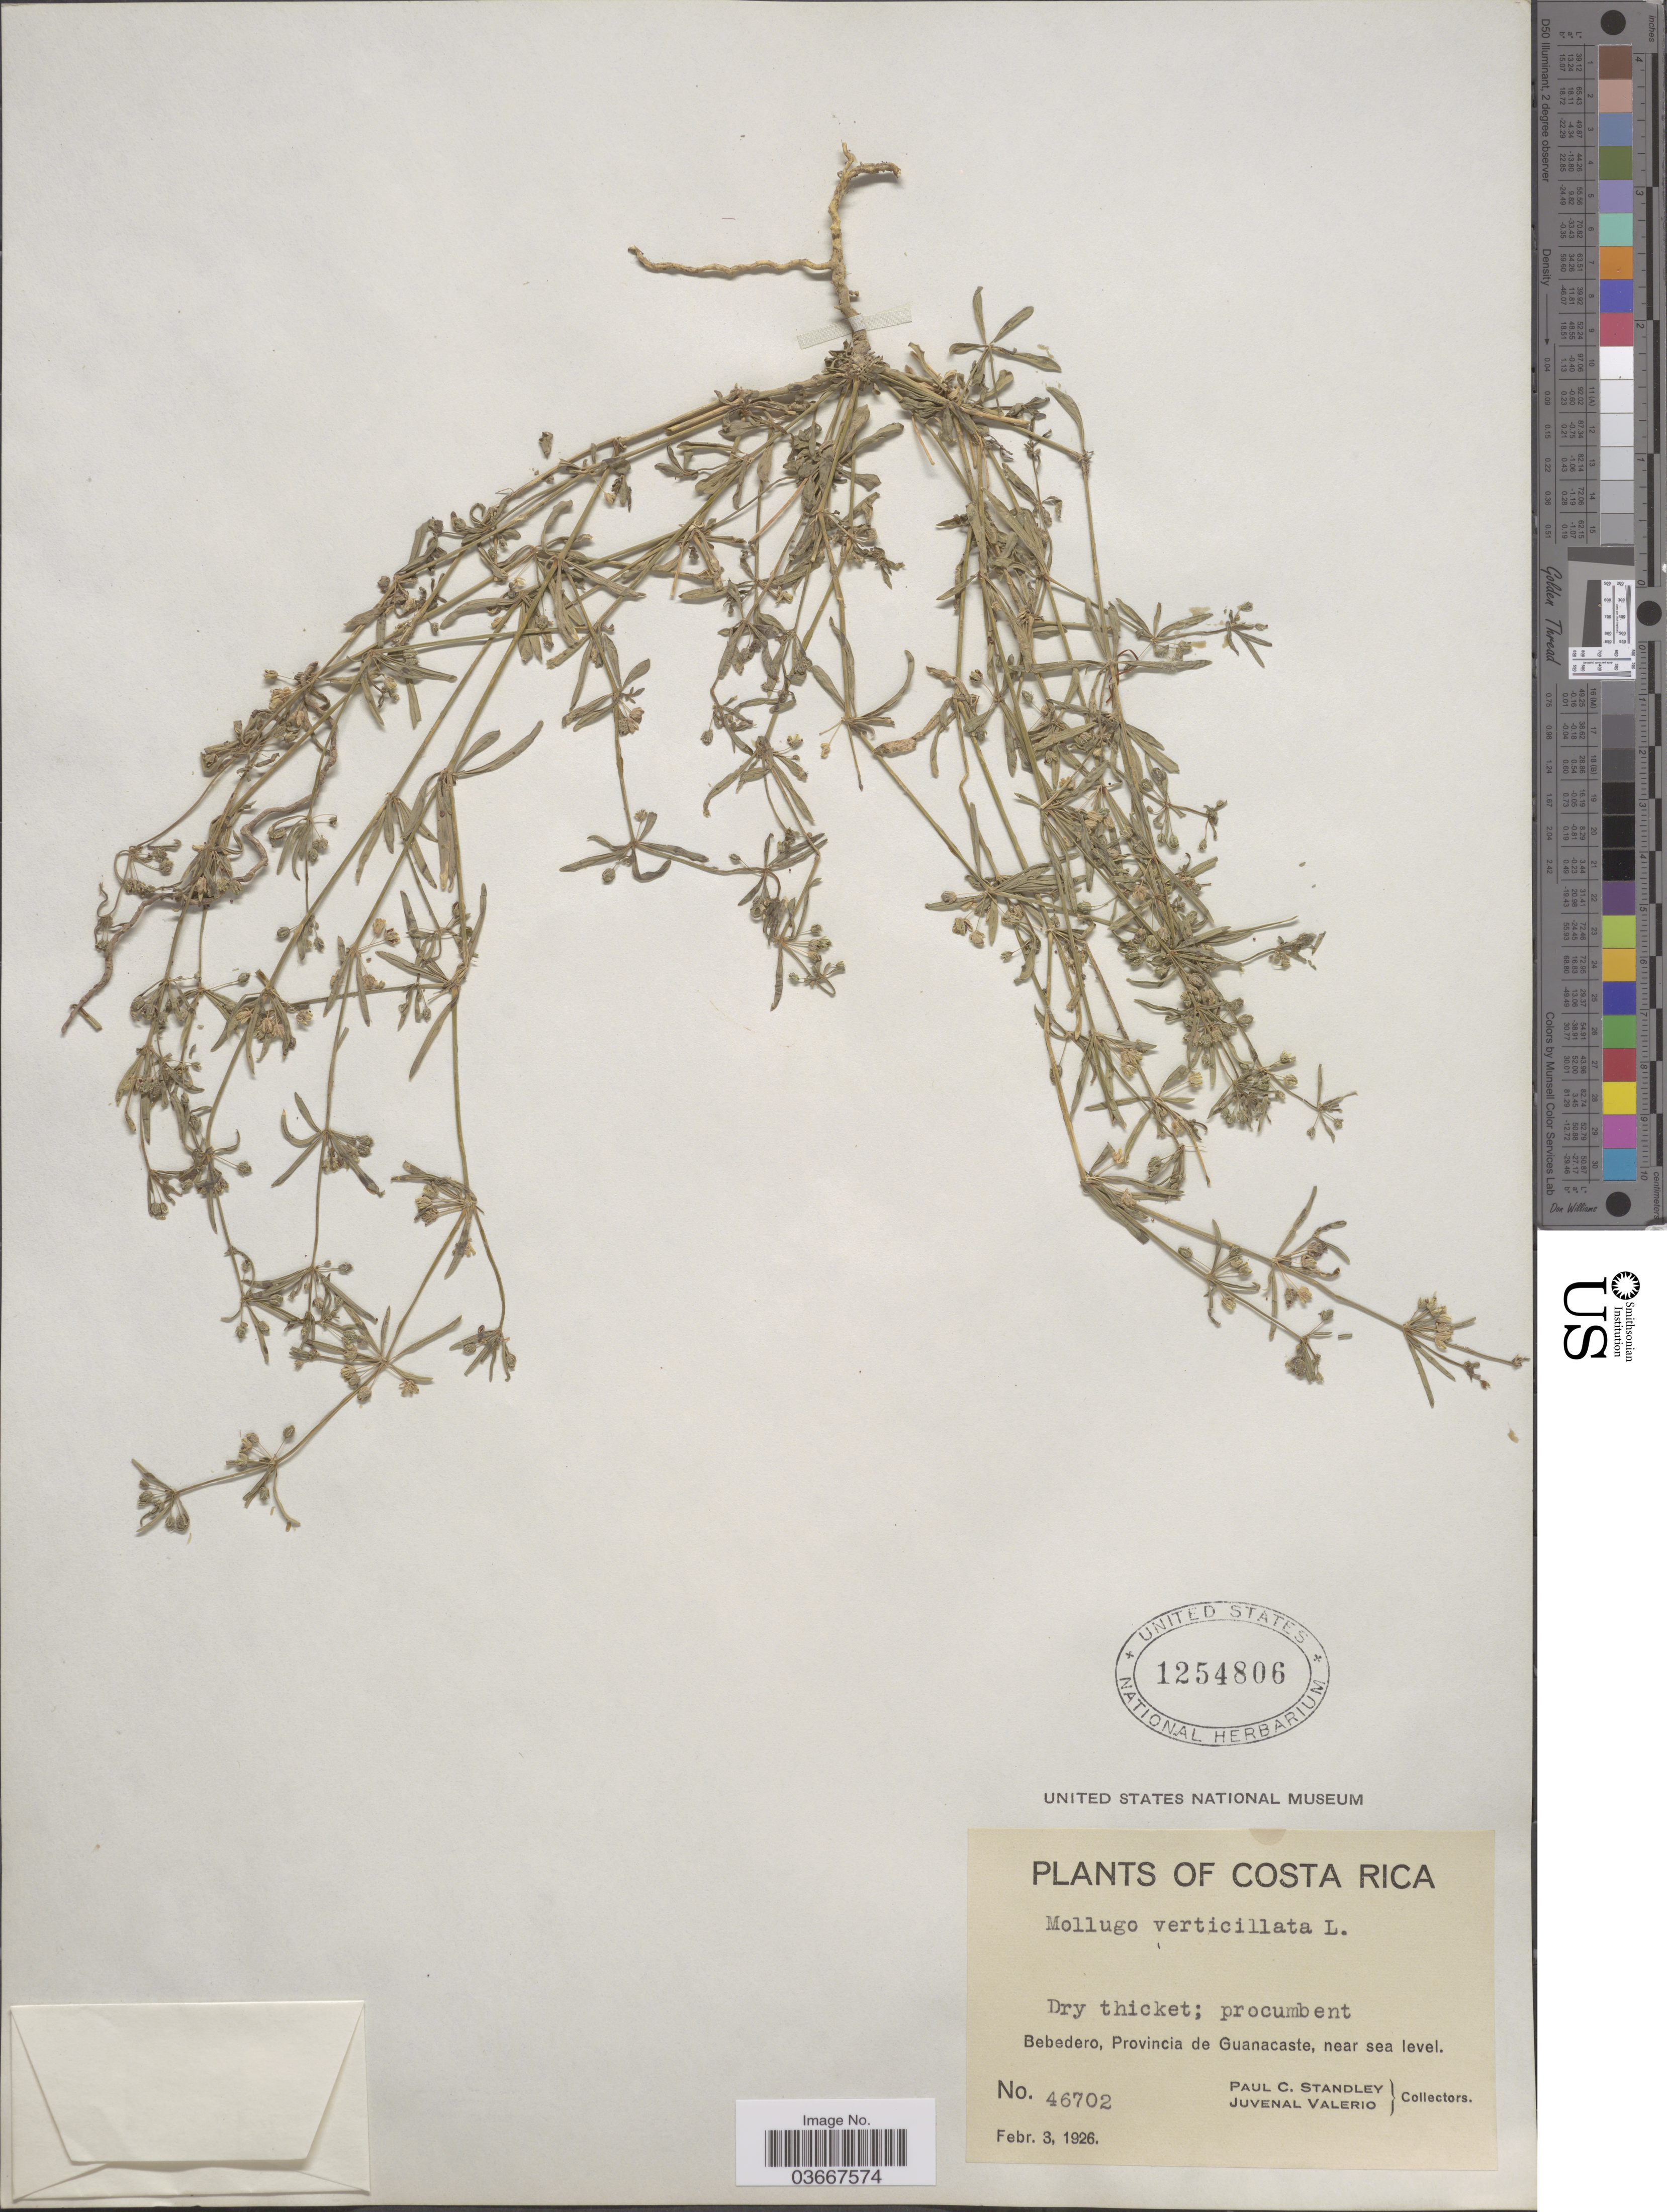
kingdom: Plantae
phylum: Tracheophyta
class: Magnoliopsida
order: Caryophyllales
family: Molluginaceae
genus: Mollugo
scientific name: Mollugo verticillata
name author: L.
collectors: P. C. Standley & J. Valerio R.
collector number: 46702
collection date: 1926-02-03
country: Costa Rica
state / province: Guanacaste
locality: Bebedero, Provincia de Guanacaste.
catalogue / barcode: US 1254806